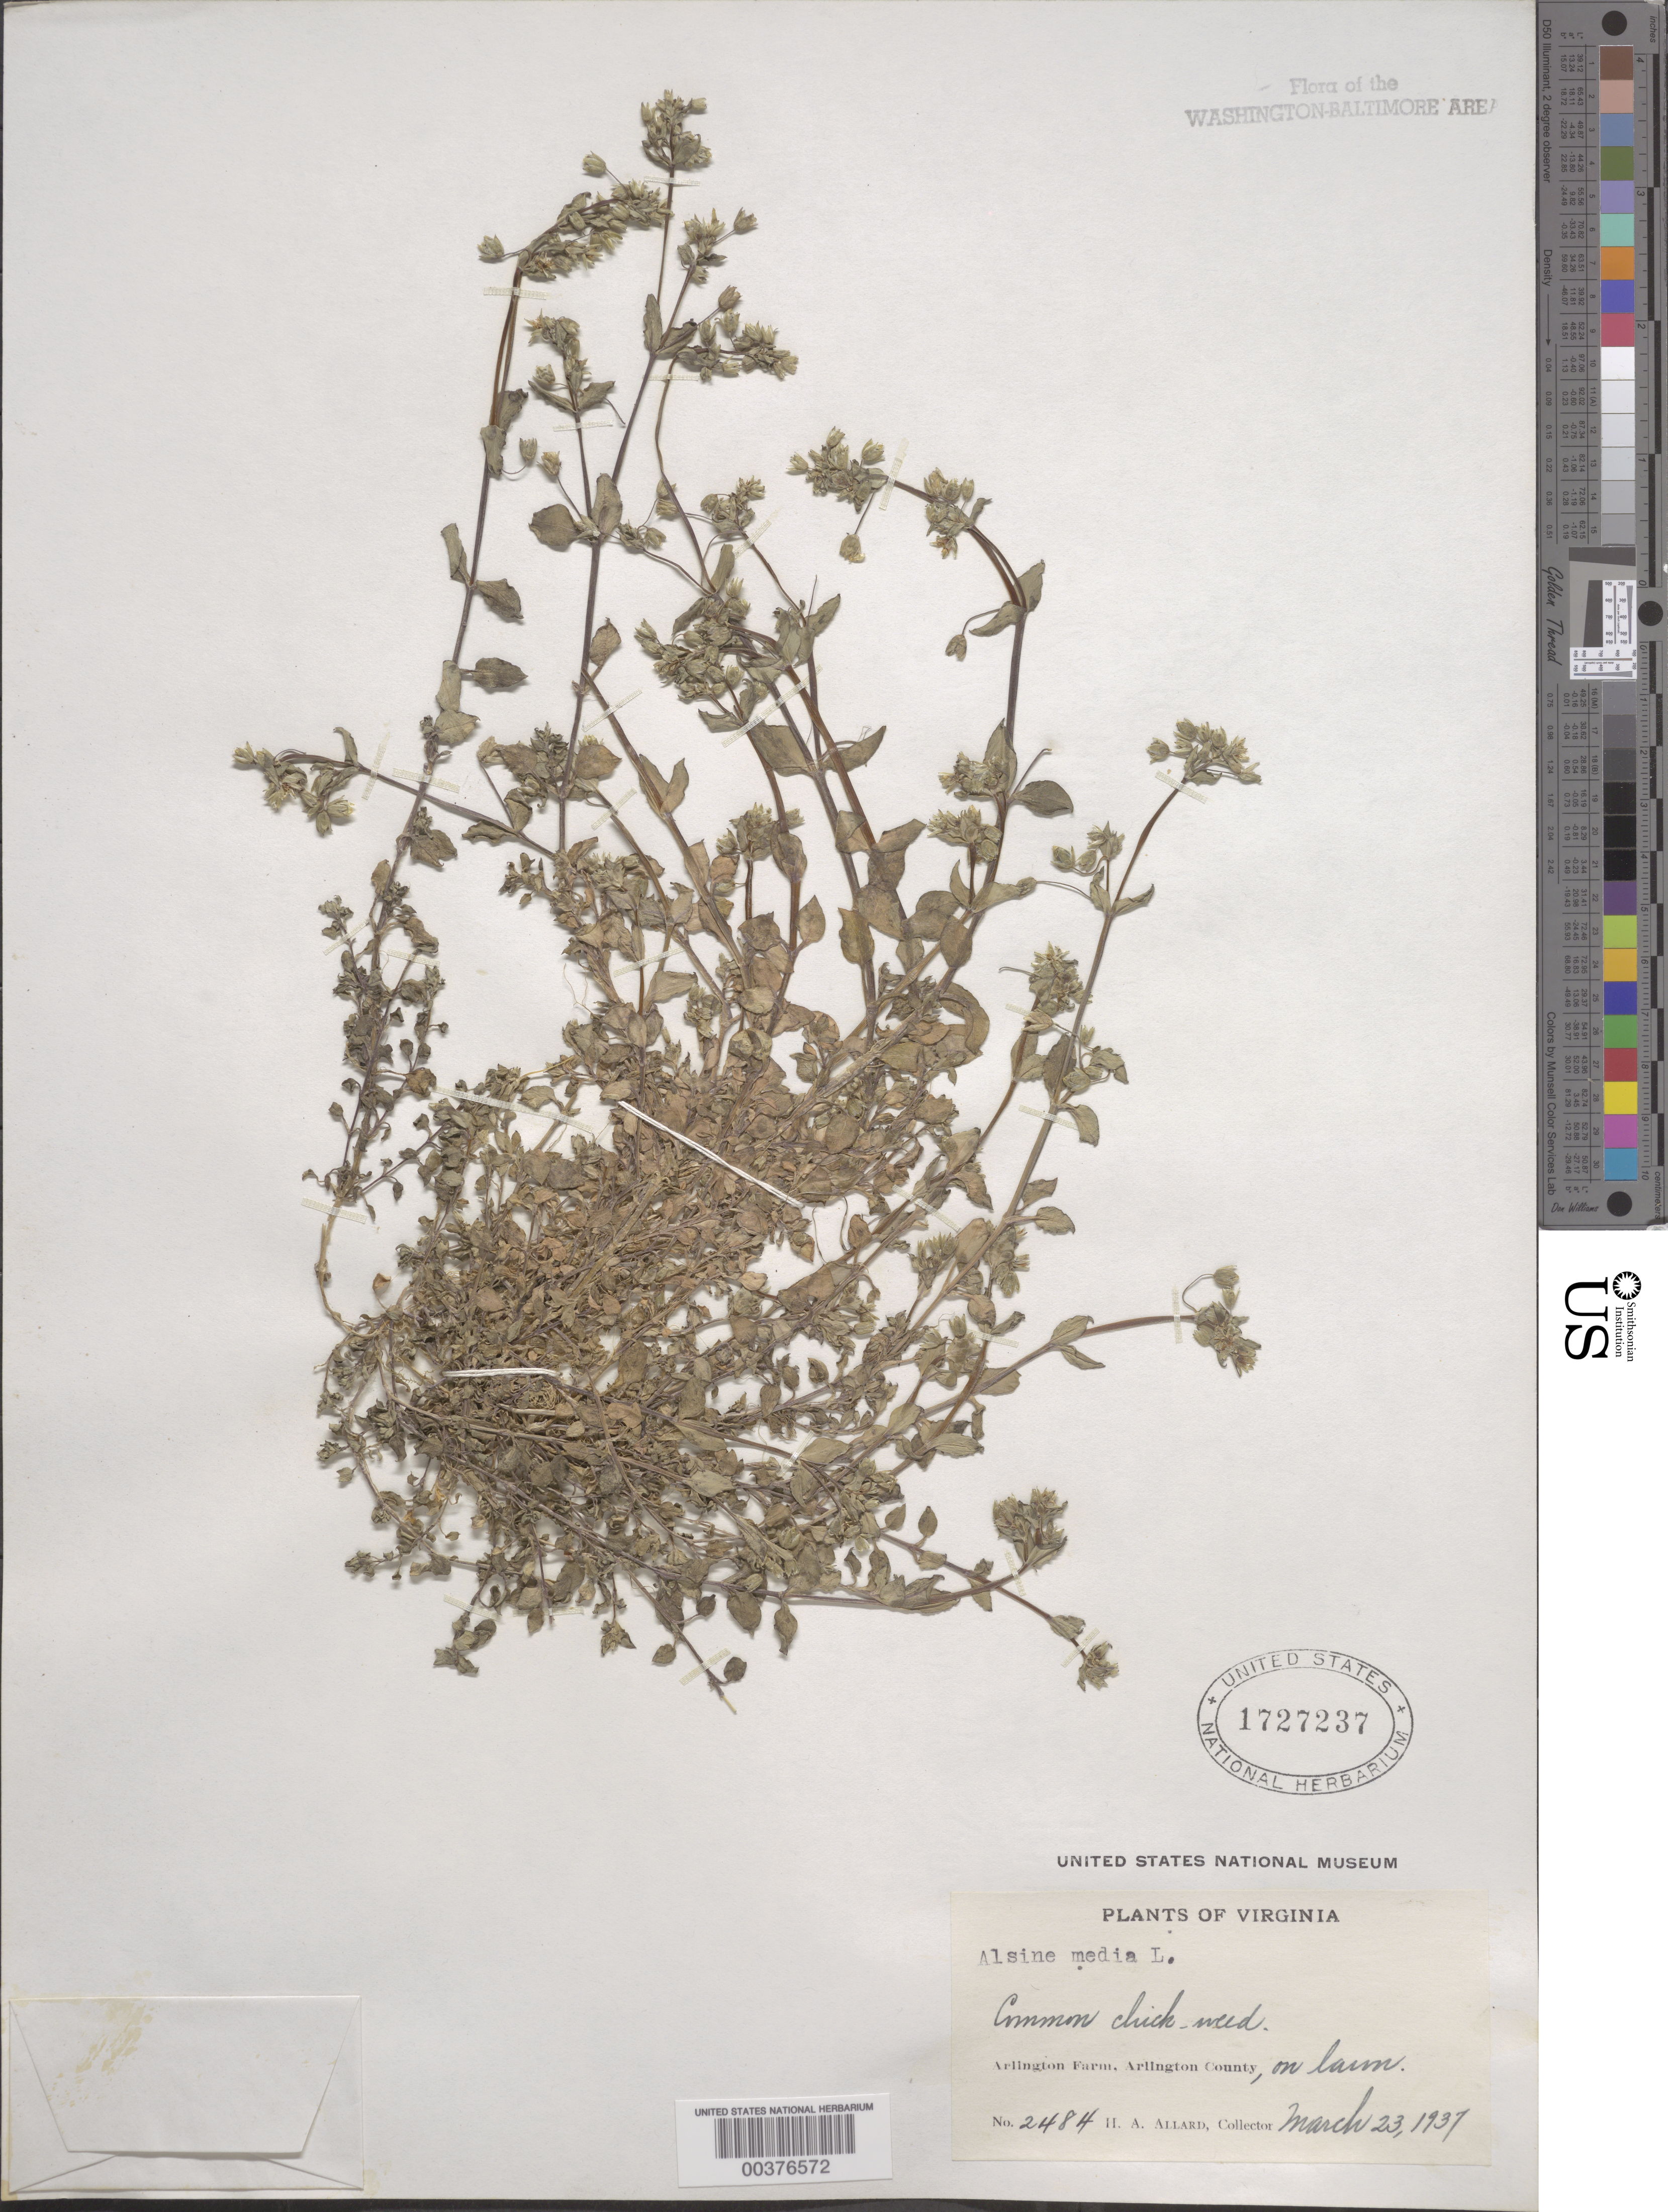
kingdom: Plantae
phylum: Tracheophyta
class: Magnoliopsida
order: Caryophyllales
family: Caryophyllaceae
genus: Stellaria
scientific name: Stellaria media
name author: (L.) Vill.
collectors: H. A. Allard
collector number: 2484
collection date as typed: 23 Mar 1937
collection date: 1937-03-23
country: United States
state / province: Virginia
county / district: Arlington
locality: Arlington Farm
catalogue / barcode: US 1727237